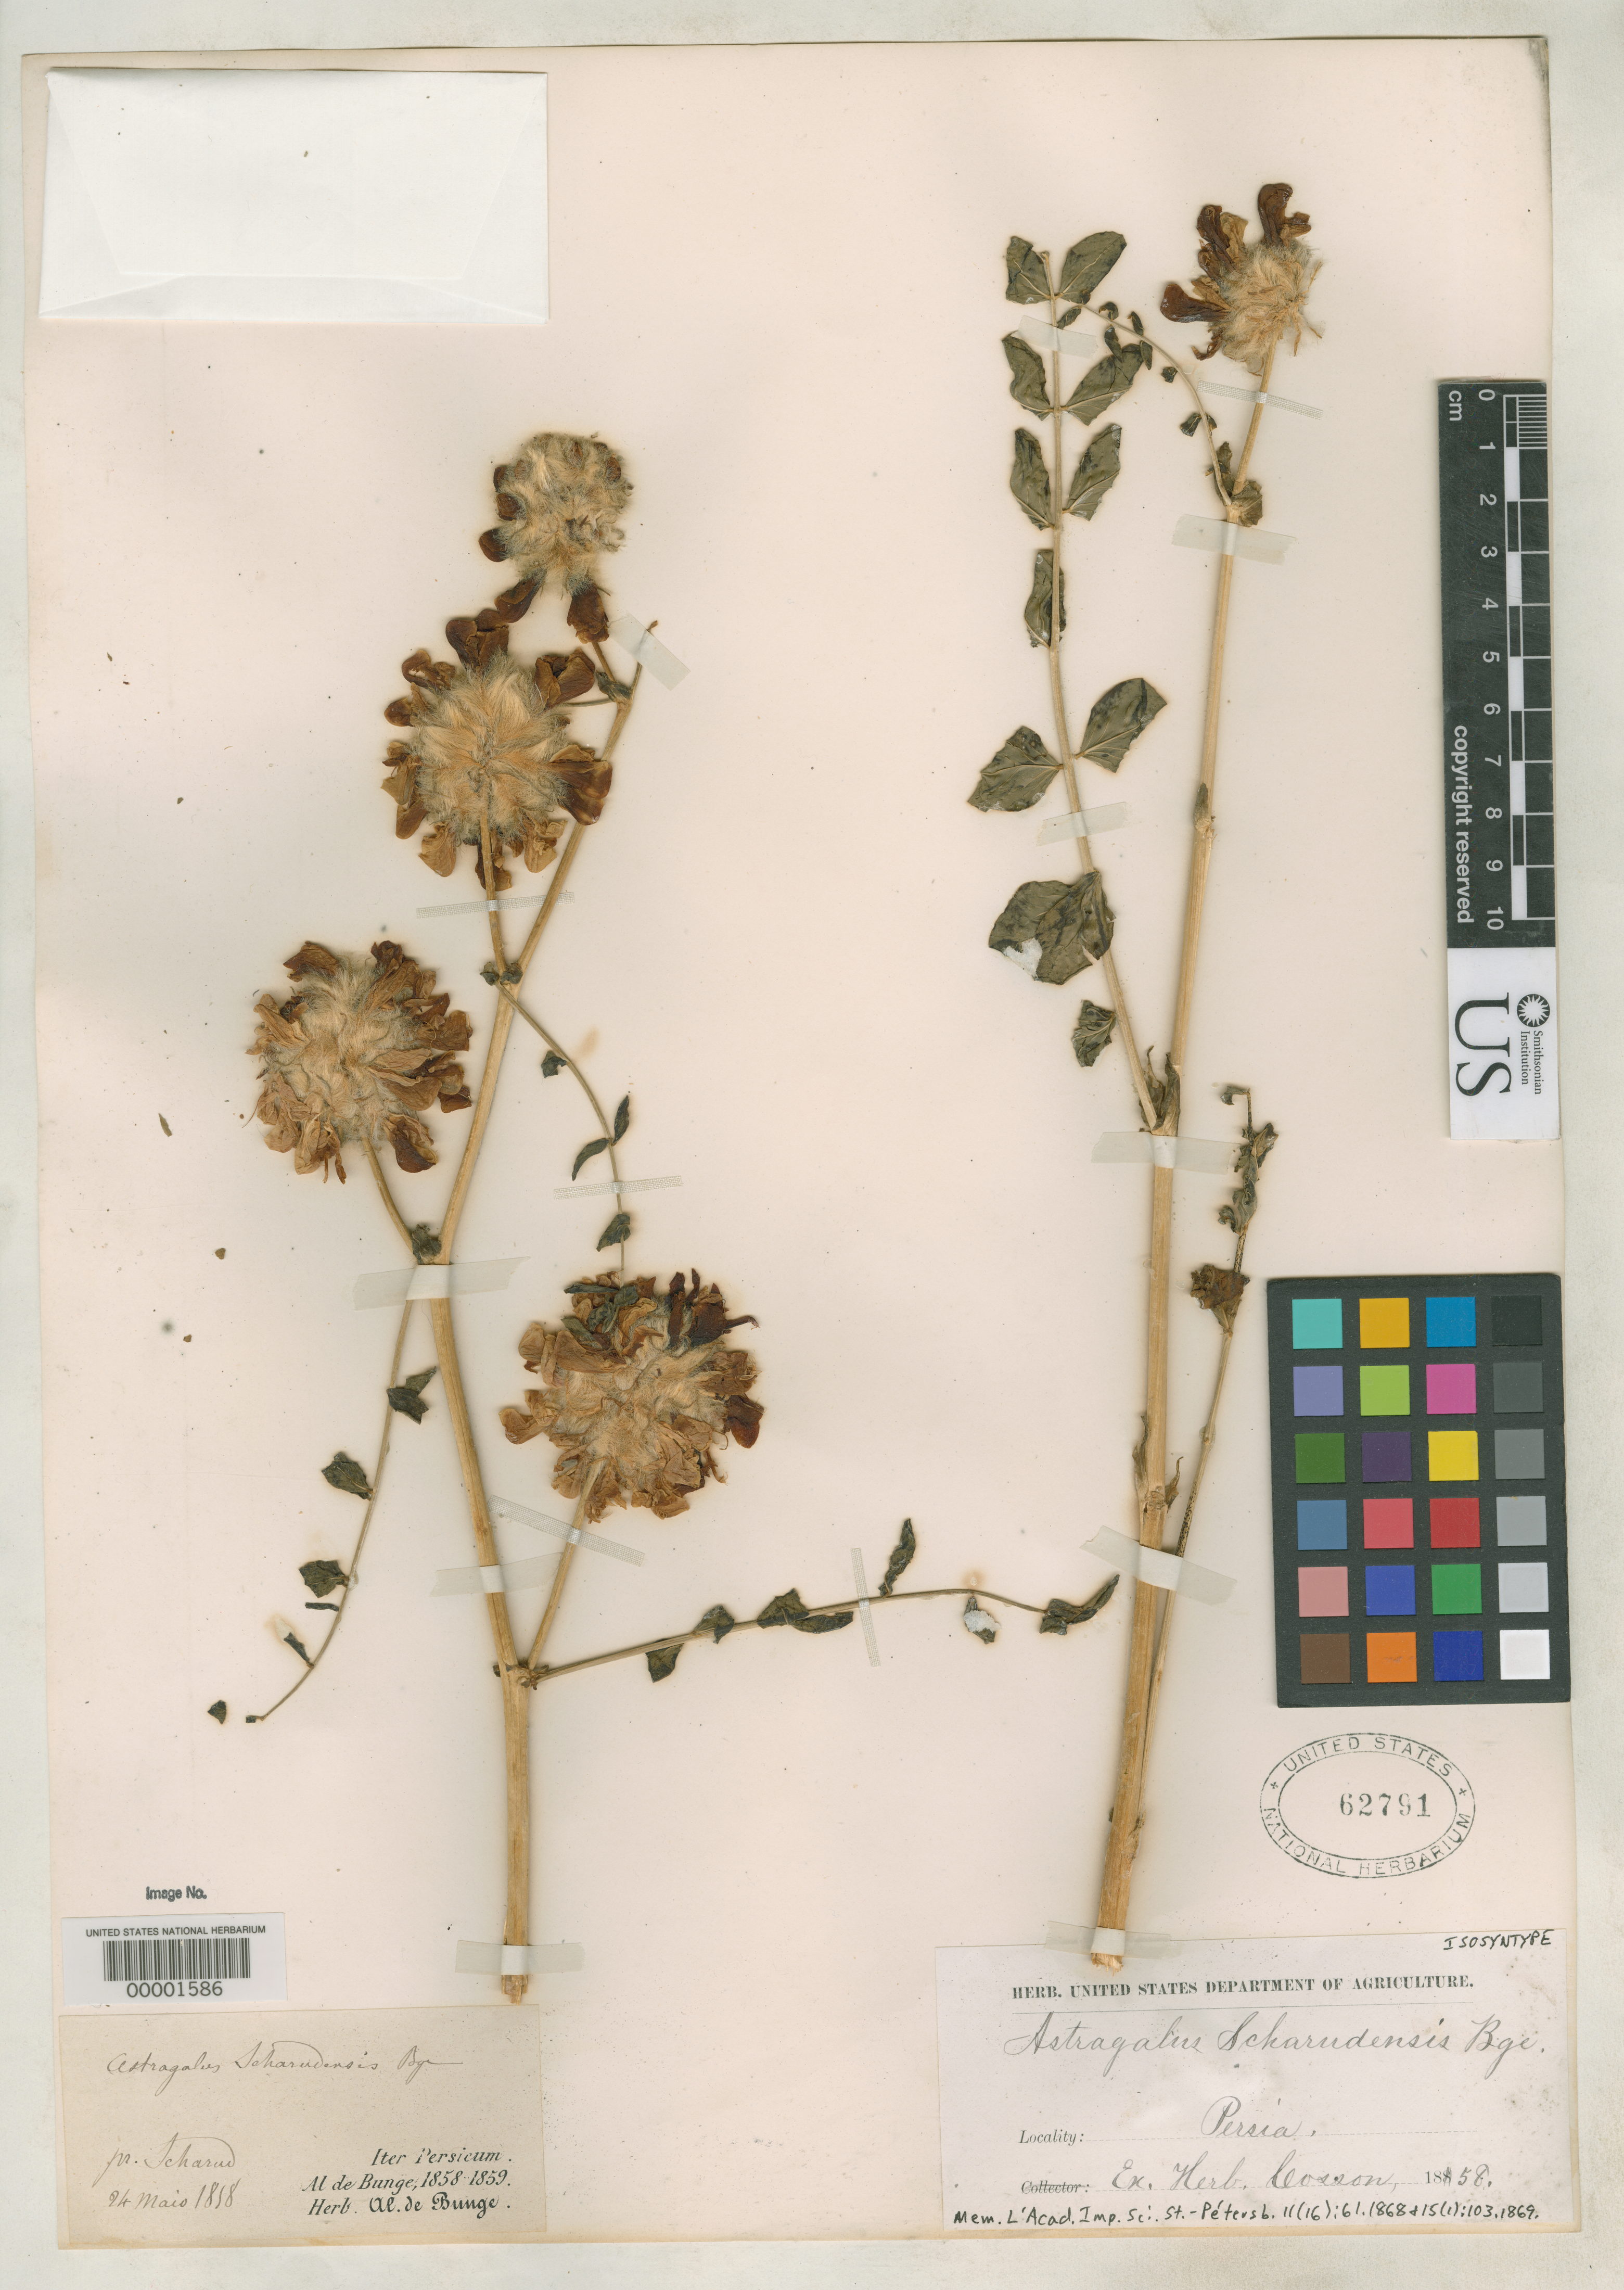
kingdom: Plantae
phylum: Tracheophyta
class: Magnoliopsida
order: Fabales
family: Fabaceae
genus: Astragalus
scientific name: Astragalus schahrudensis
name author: Bunge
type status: Type Fragment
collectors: A. Bunge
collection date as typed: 24 May 1858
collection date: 1858-05-24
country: Iran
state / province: Semnan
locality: Scharud.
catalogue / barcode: US 62791